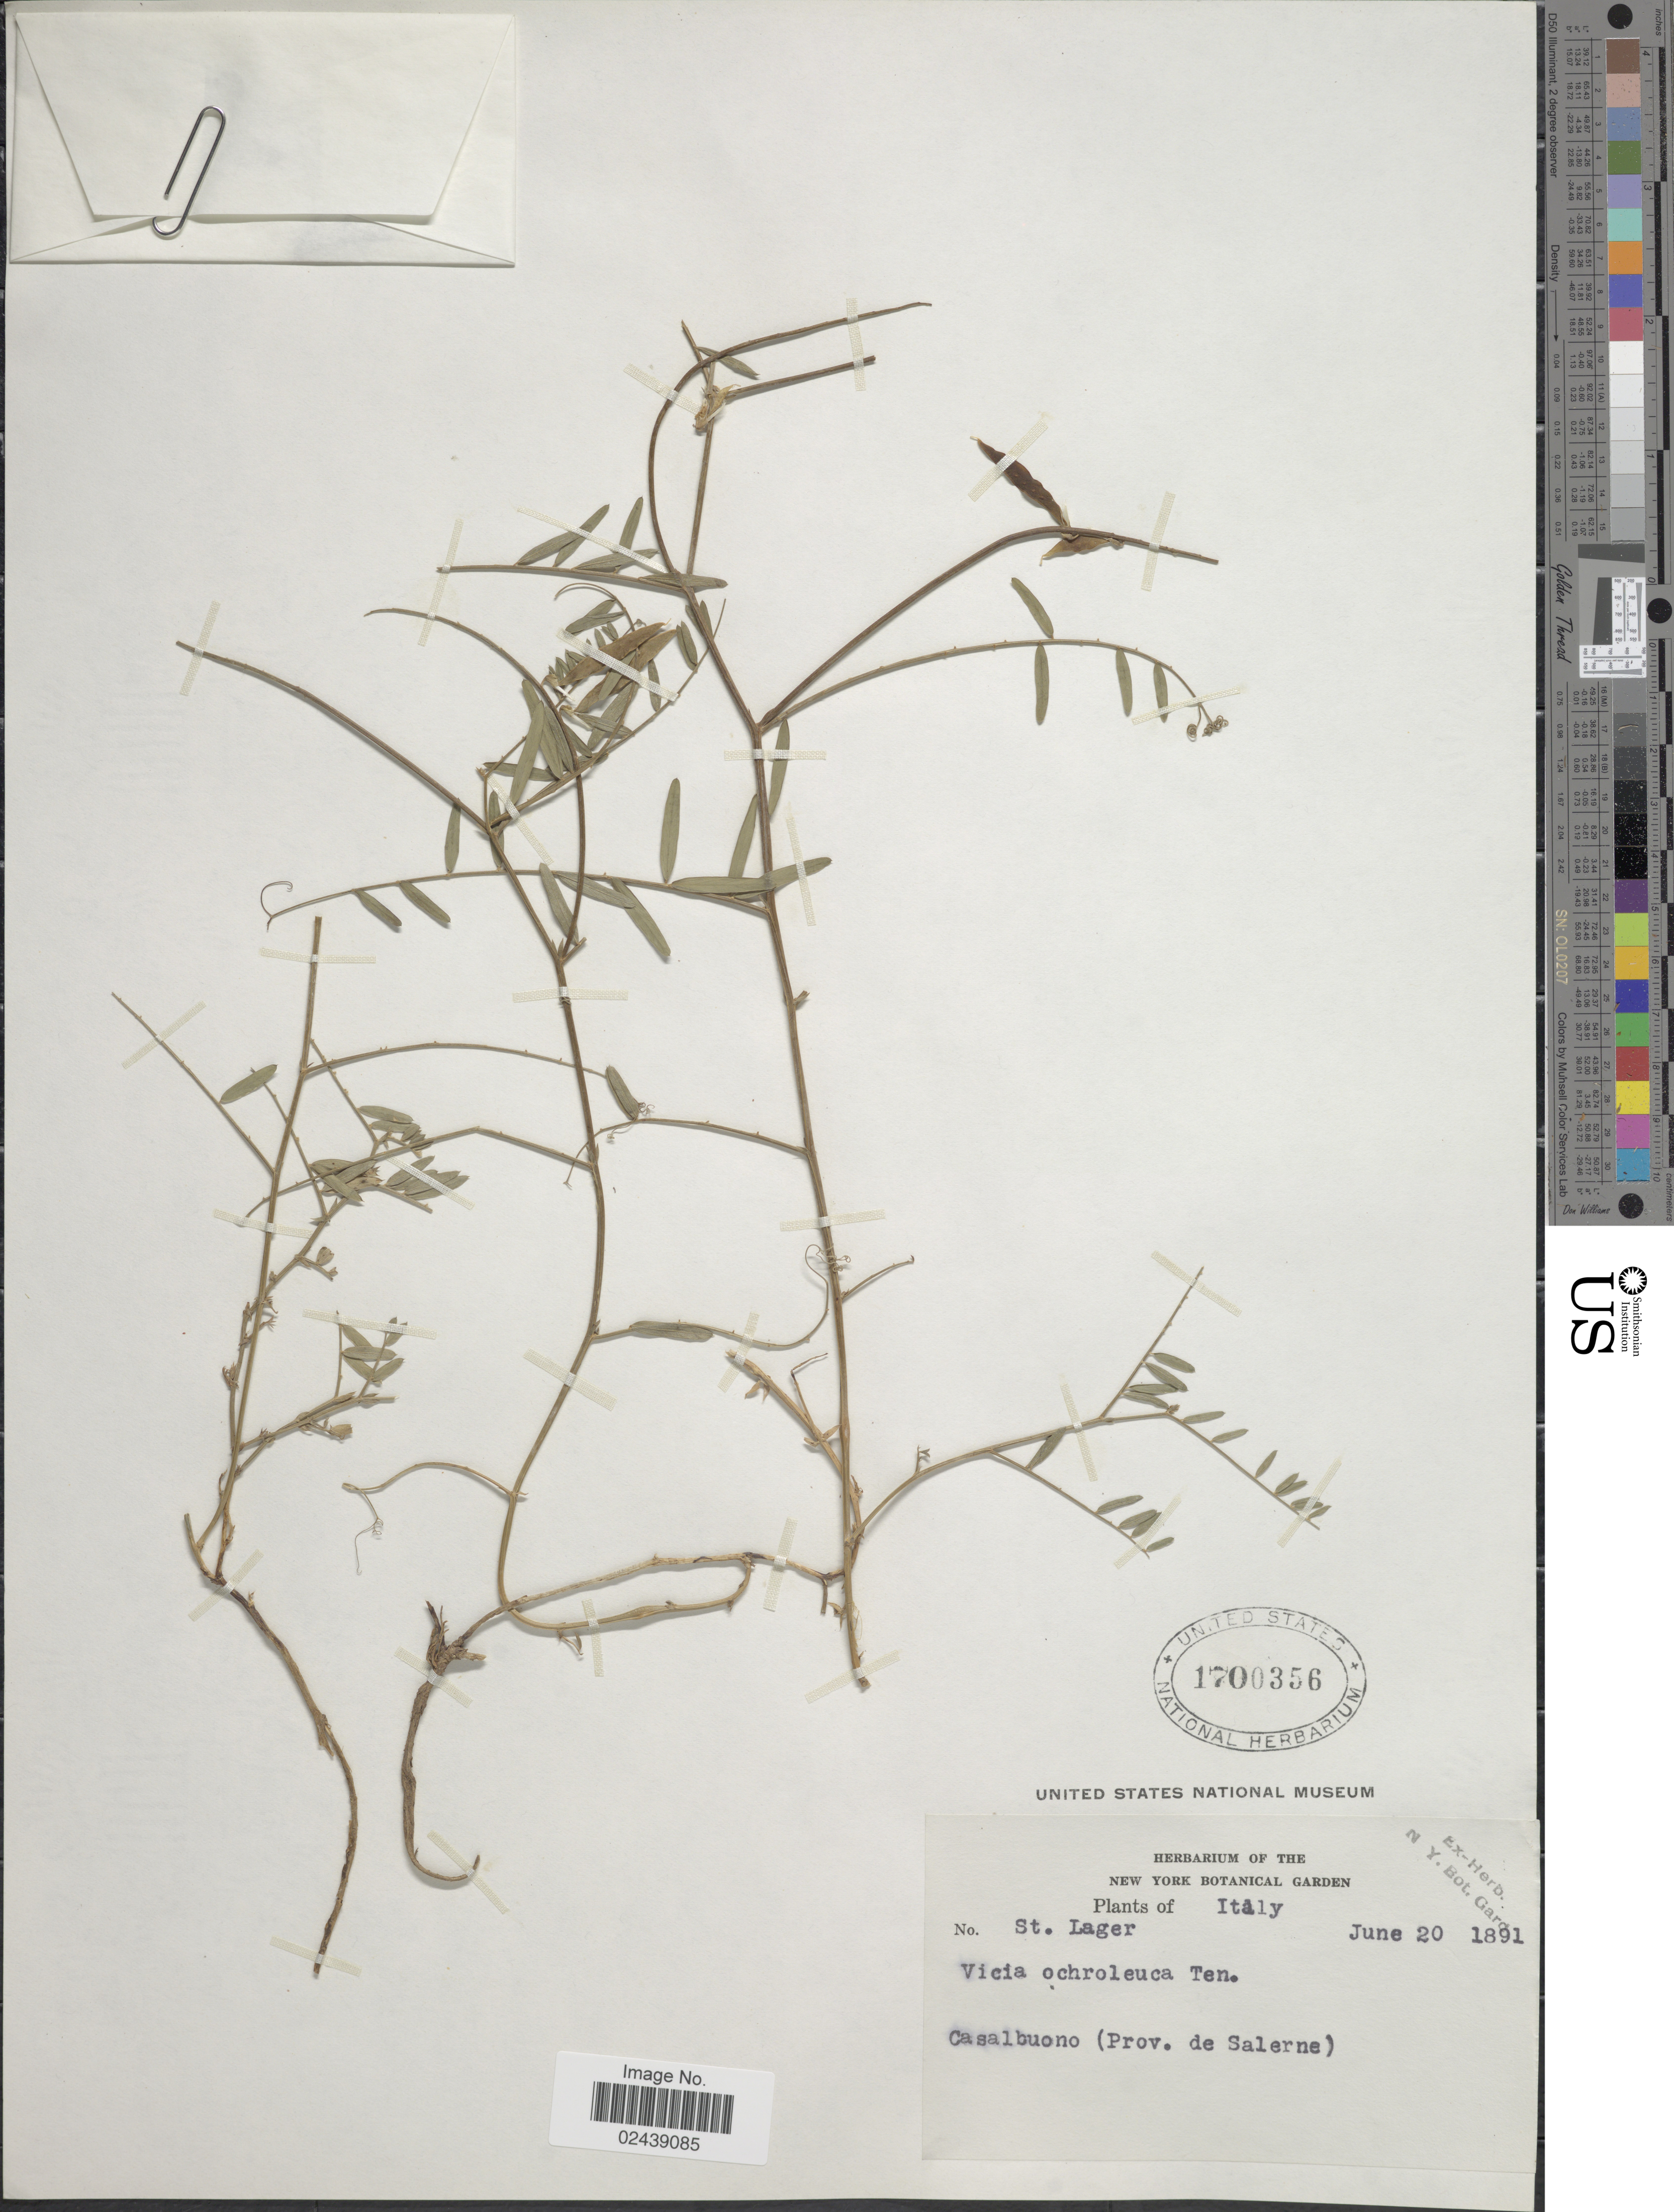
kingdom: Plantae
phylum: Tracheophyta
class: Magnoliopsida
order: Fabales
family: Fabaceae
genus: Vicia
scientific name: Vicia ochroleuca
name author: Ten.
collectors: -. St. Lager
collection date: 1891-06-20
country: Italy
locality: Casalbuono (Prov. de Salerne)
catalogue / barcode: US 1700356